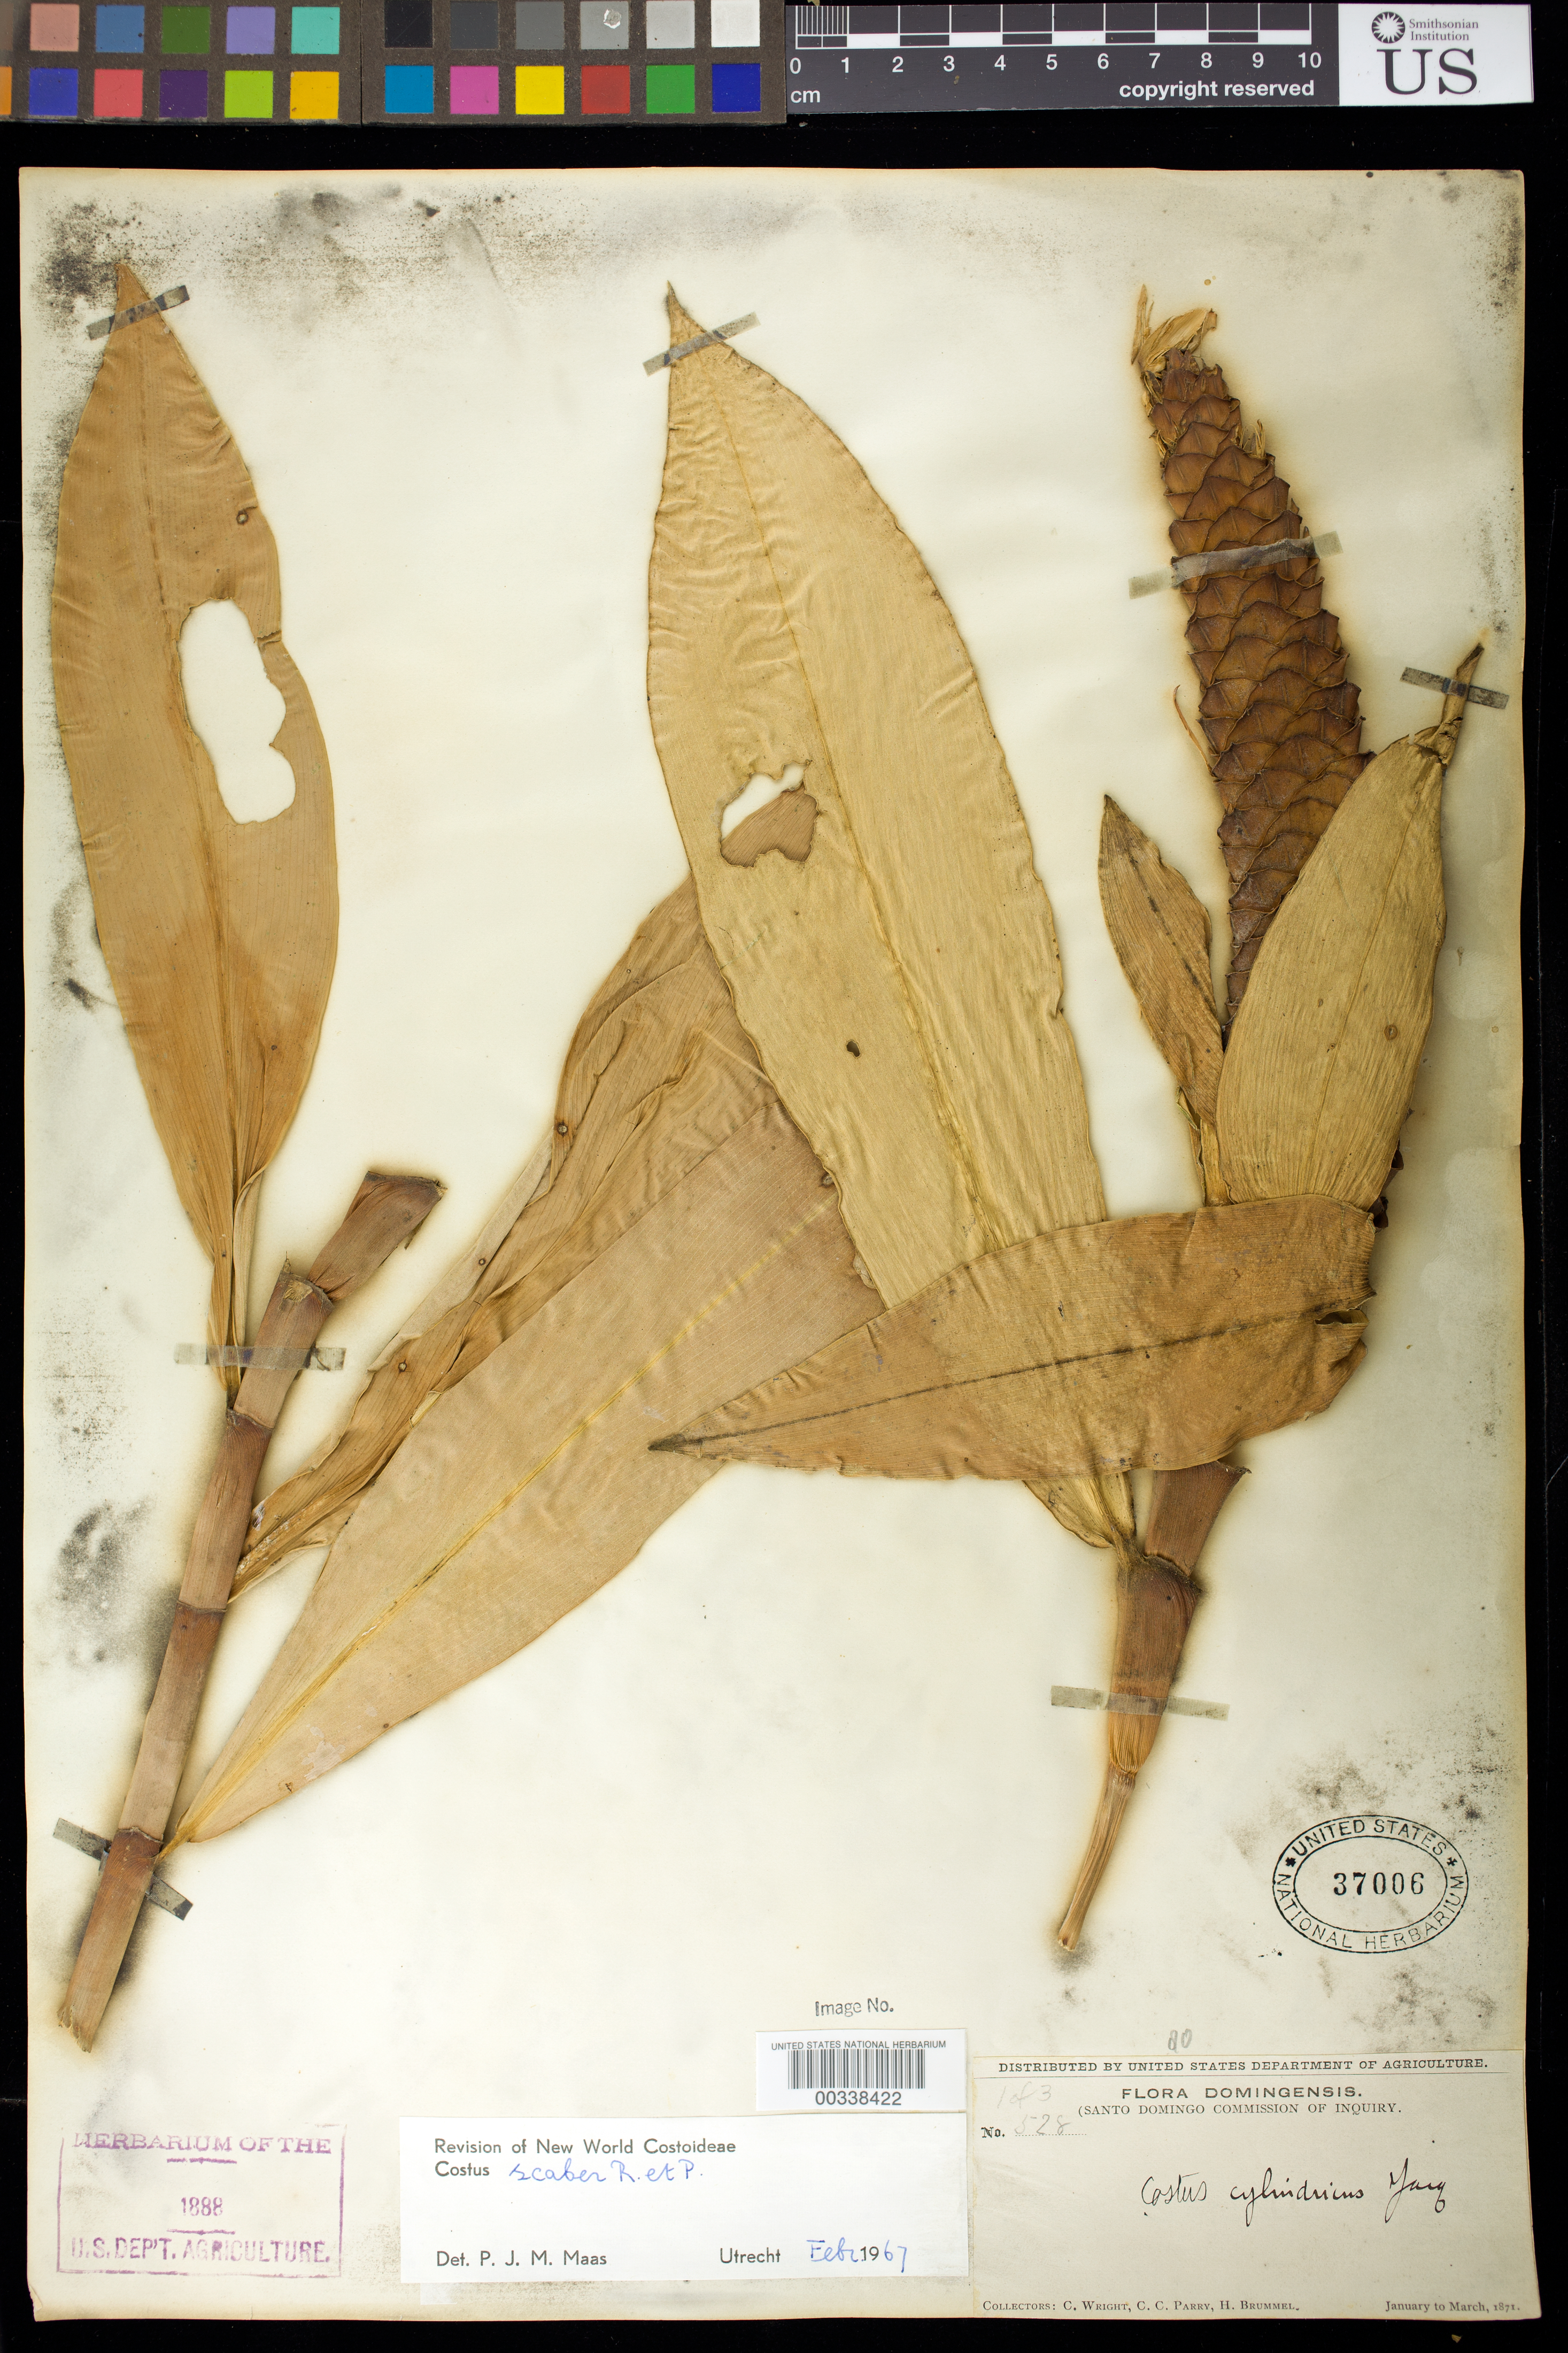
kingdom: Plantae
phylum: Tracheophyta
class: Liliopsida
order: Zingiberales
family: Costaceae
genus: Costus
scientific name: Costus scaber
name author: Ruiz & Pav.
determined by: Maas, Paul J. M.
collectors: C. Wright, C. C. Parry & H. Brummel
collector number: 528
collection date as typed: Jan 1871 to -- Mar 1871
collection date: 1871-01/1871-03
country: Dominican Republic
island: Hispaniola Island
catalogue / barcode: US 37006